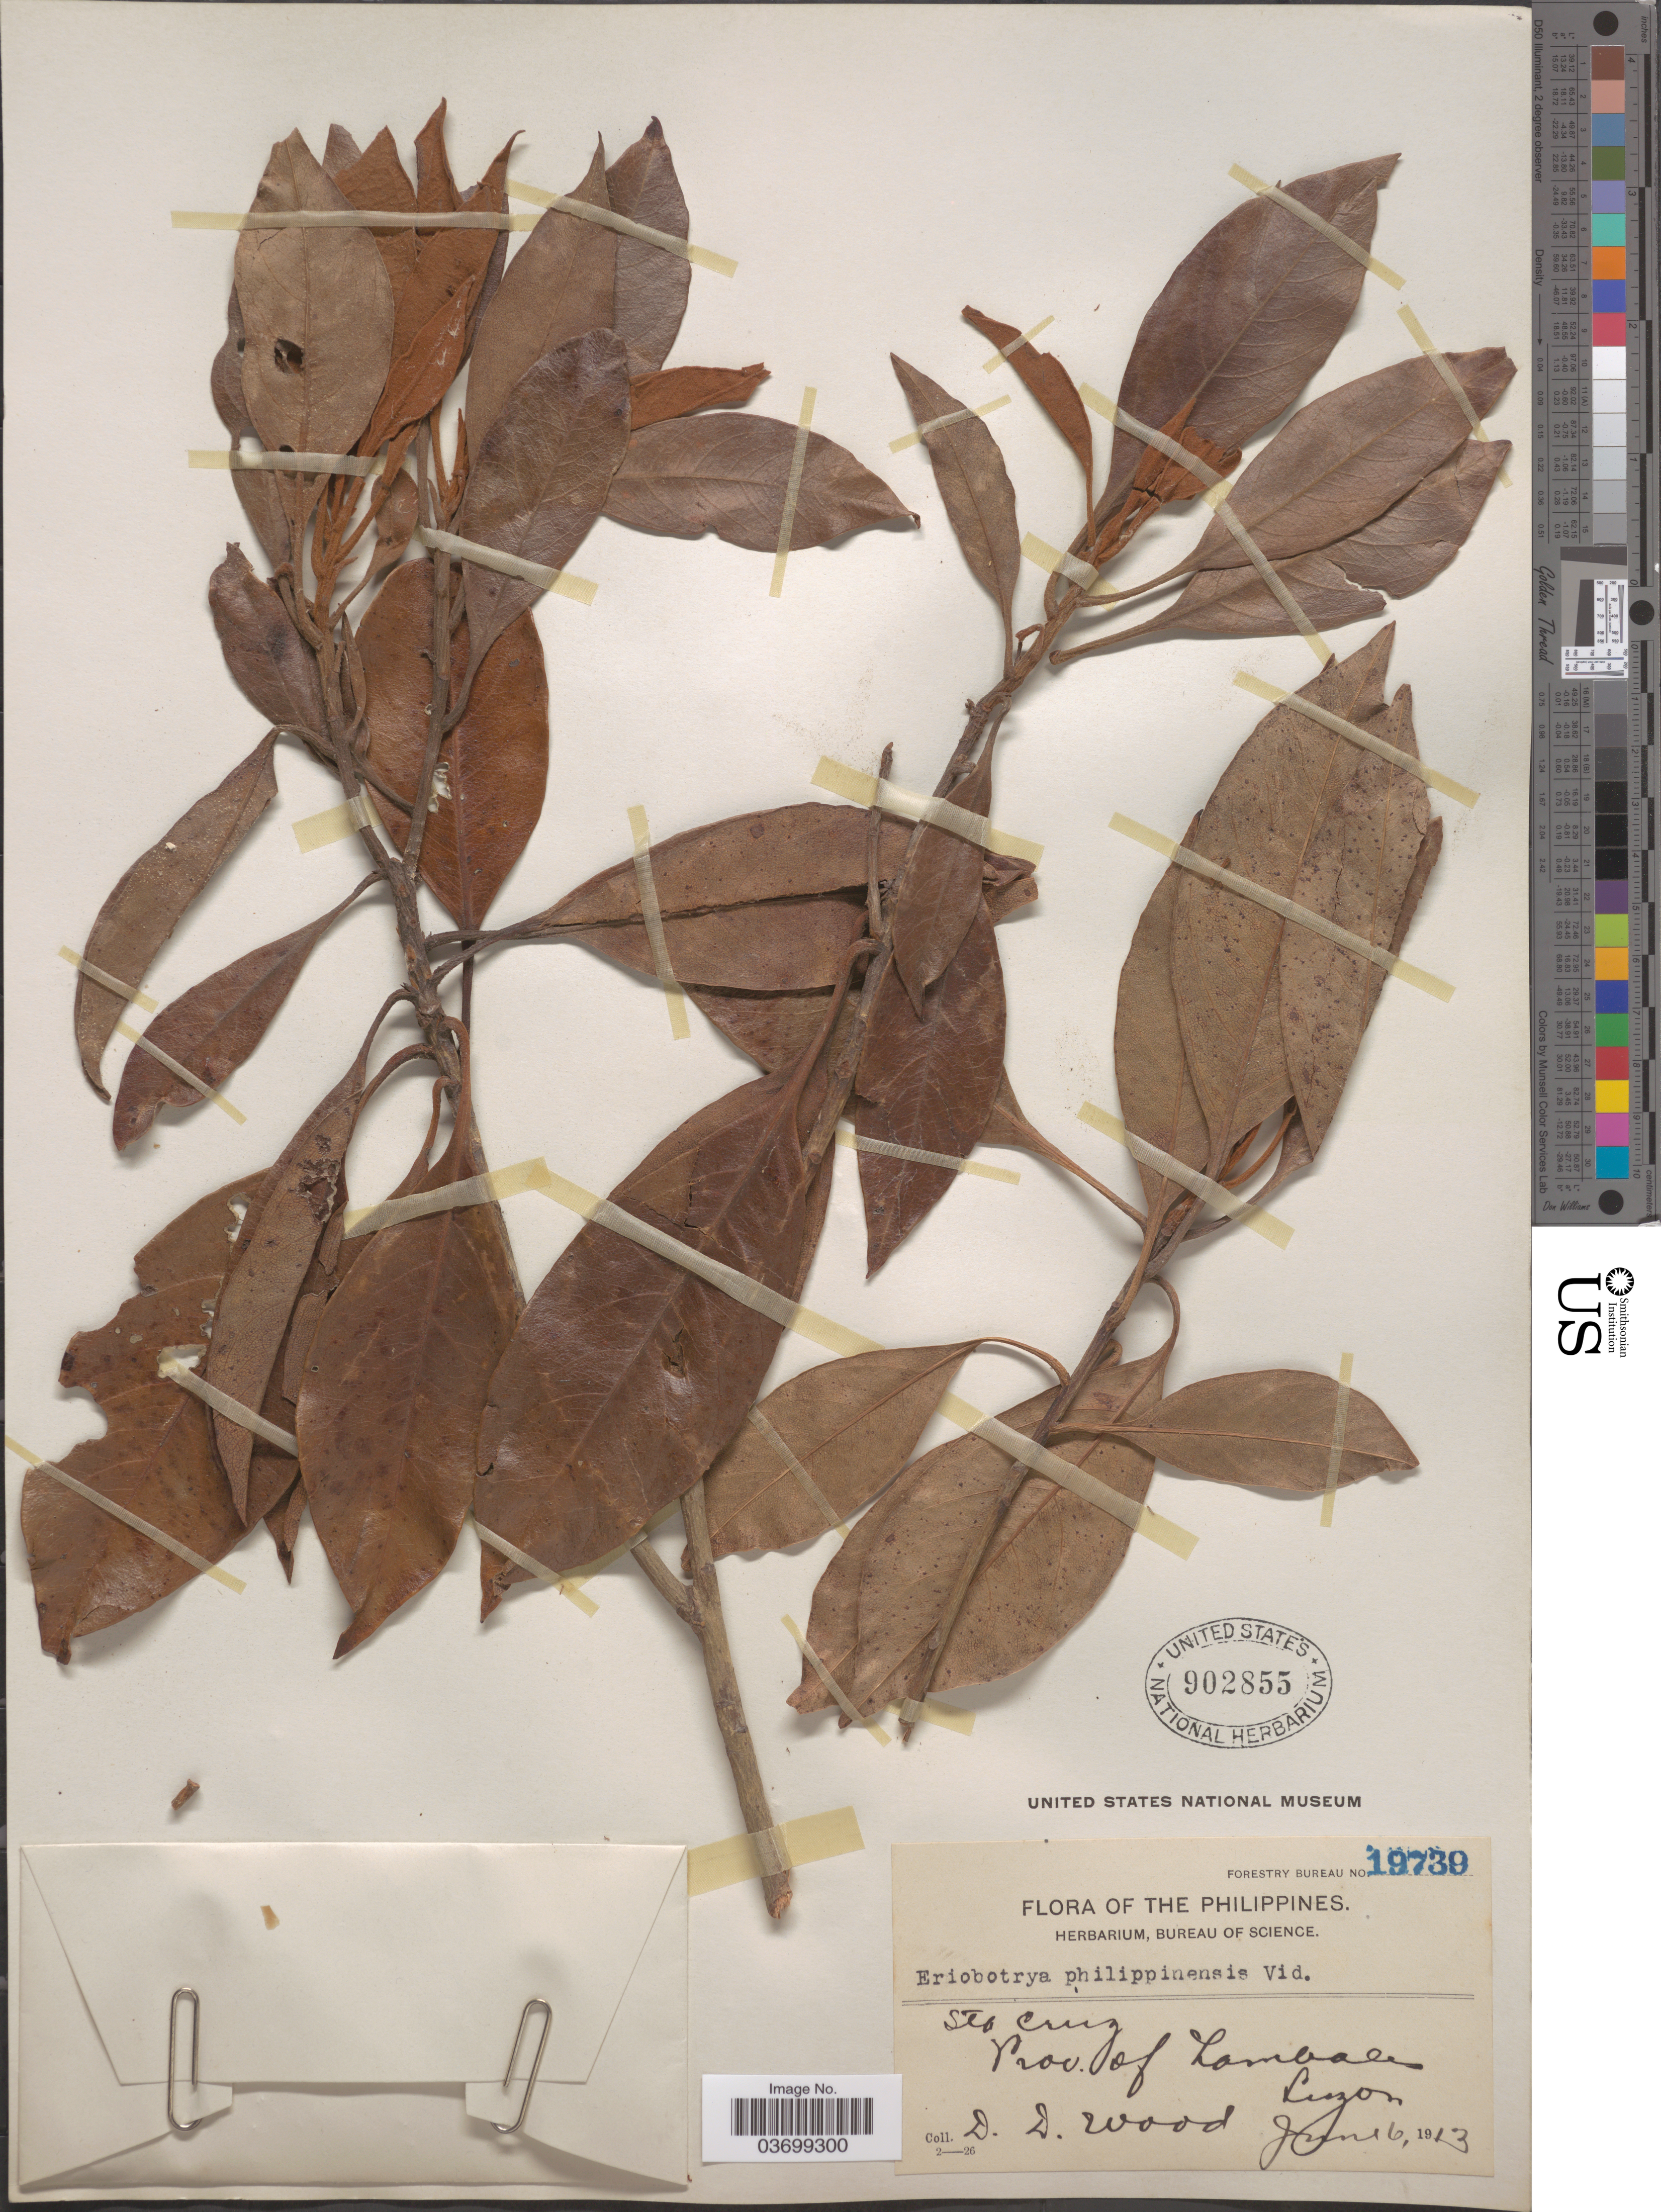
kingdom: Plantae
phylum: Tracheophyta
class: Magnoliopsida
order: Rosales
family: Rosaceae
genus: Rhaphiolepis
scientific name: Rhaphiolepis philippinensis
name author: (S. Vidal) Kalkman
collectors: D. Wood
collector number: Forestry Bureau 19739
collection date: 1913-06-16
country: Philippines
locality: Sta. Cruz. Prov. of Zambala, Luzon.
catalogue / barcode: US 902855